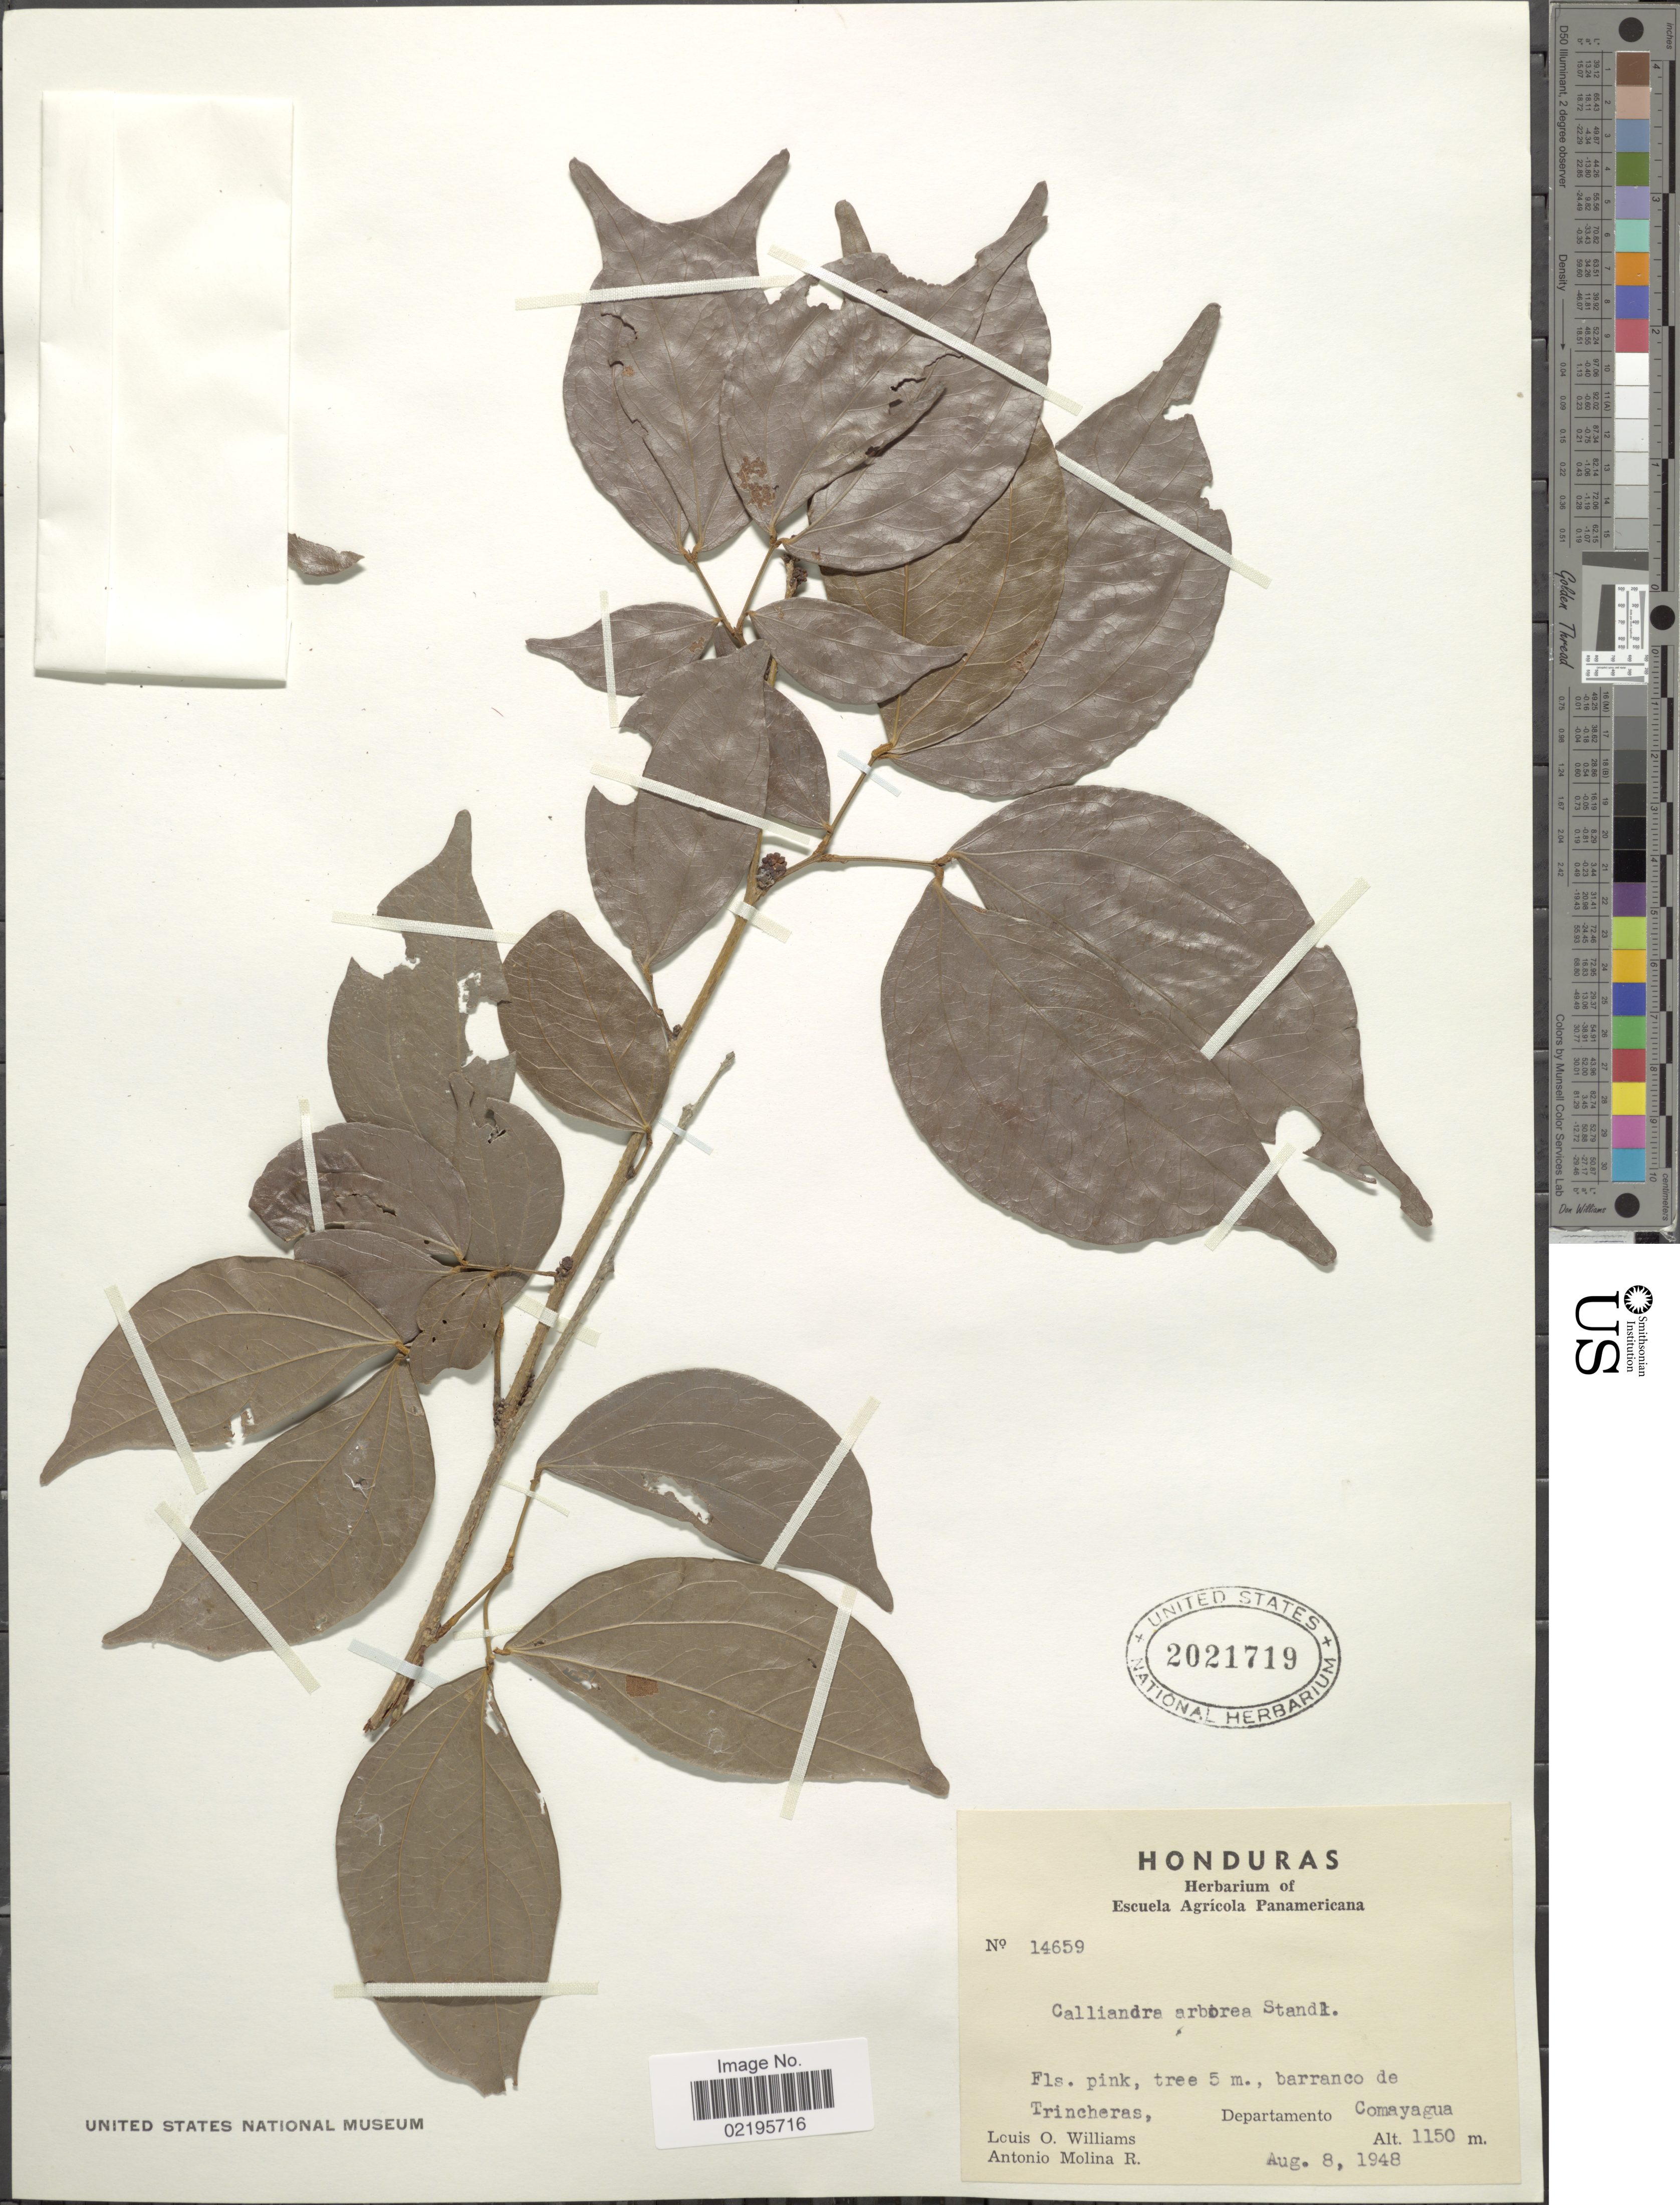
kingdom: Plantae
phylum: Tracheophyta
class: Magnoliopsida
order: Fabales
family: Fabaceae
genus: Calliandra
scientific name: Calliandra arborea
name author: Standl.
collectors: L. O. Williams & A. Molina R.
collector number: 14659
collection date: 1948-08-08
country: Honduras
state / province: Comayagua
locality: Barranco de Trincheras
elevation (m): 1150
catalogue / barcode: US 2021719